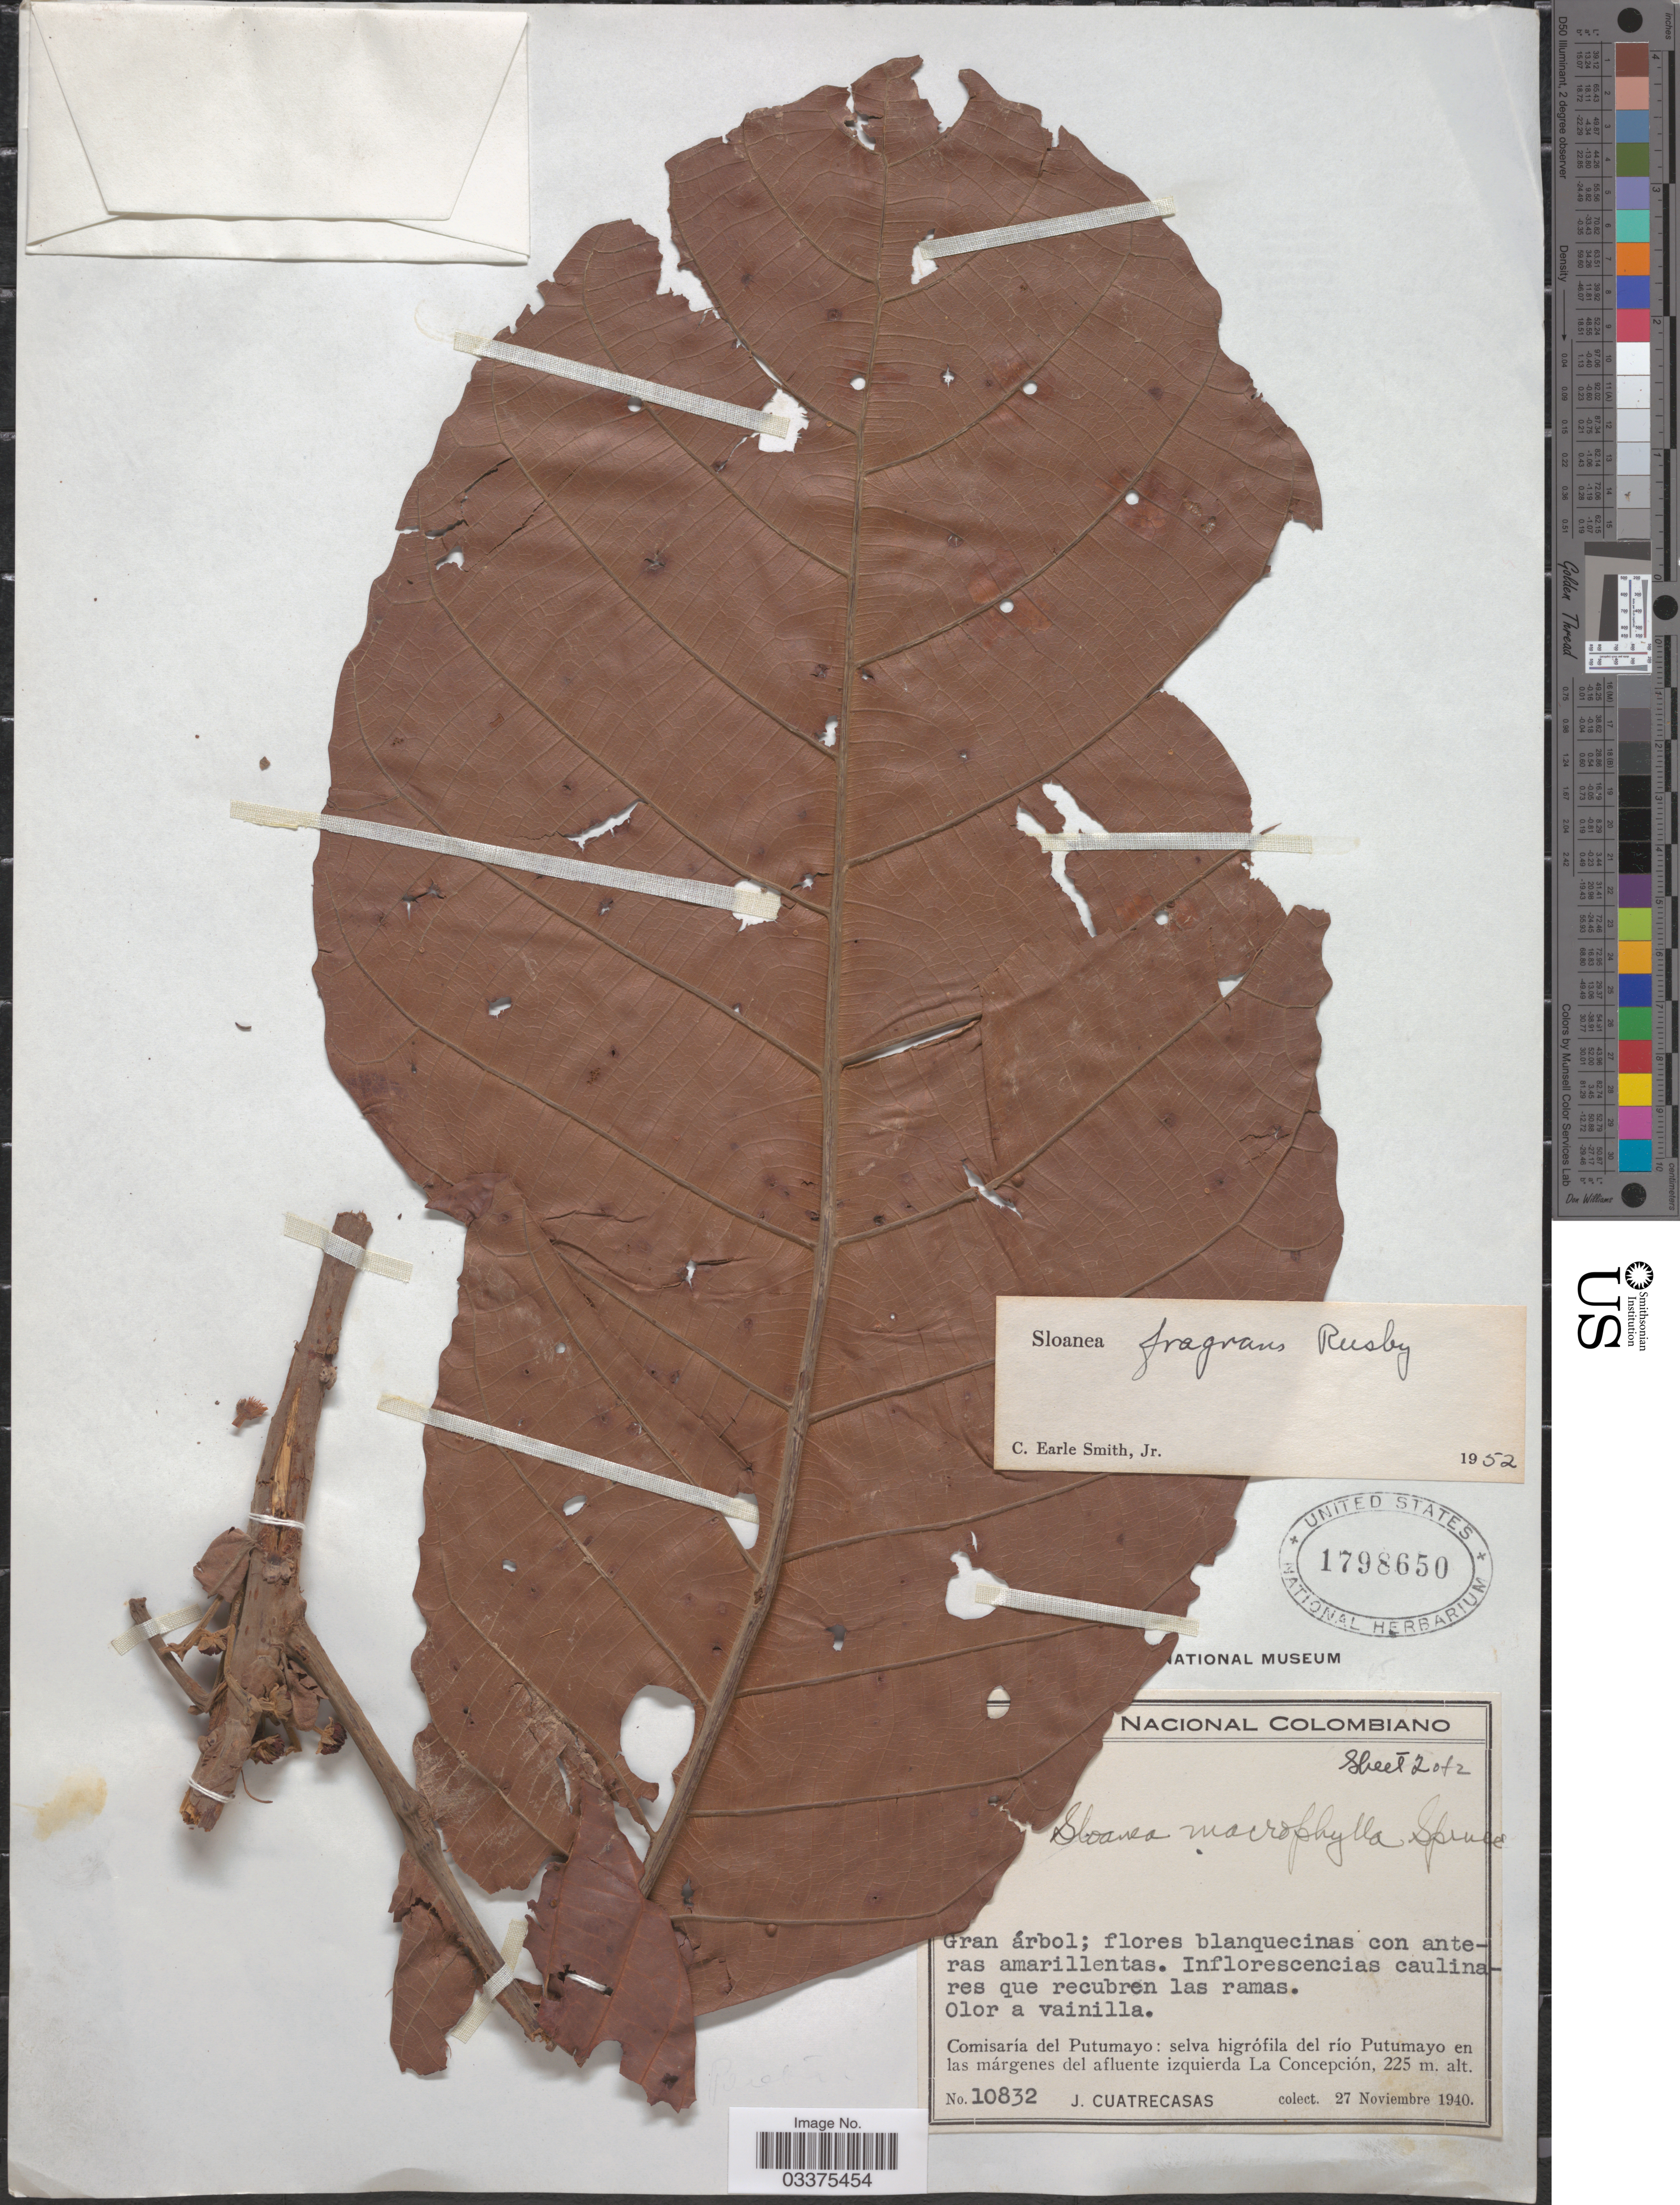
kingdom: Plantae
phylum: Tracheophyta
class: Magnoliopsida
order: Oxalidales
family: Elaeocarpaceae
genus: Sloanea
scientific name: Sloanea fragrans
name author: Rusby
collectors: J. Cuatrecasas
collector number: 10832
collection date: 1940-11-27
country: Colombia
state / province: Putumayo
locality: Comisaría del Putumayo: selva higrófila del río Putumayo en las márgenes del afluente izquierda La Concepción.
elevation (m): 225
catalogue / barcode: US 1798650